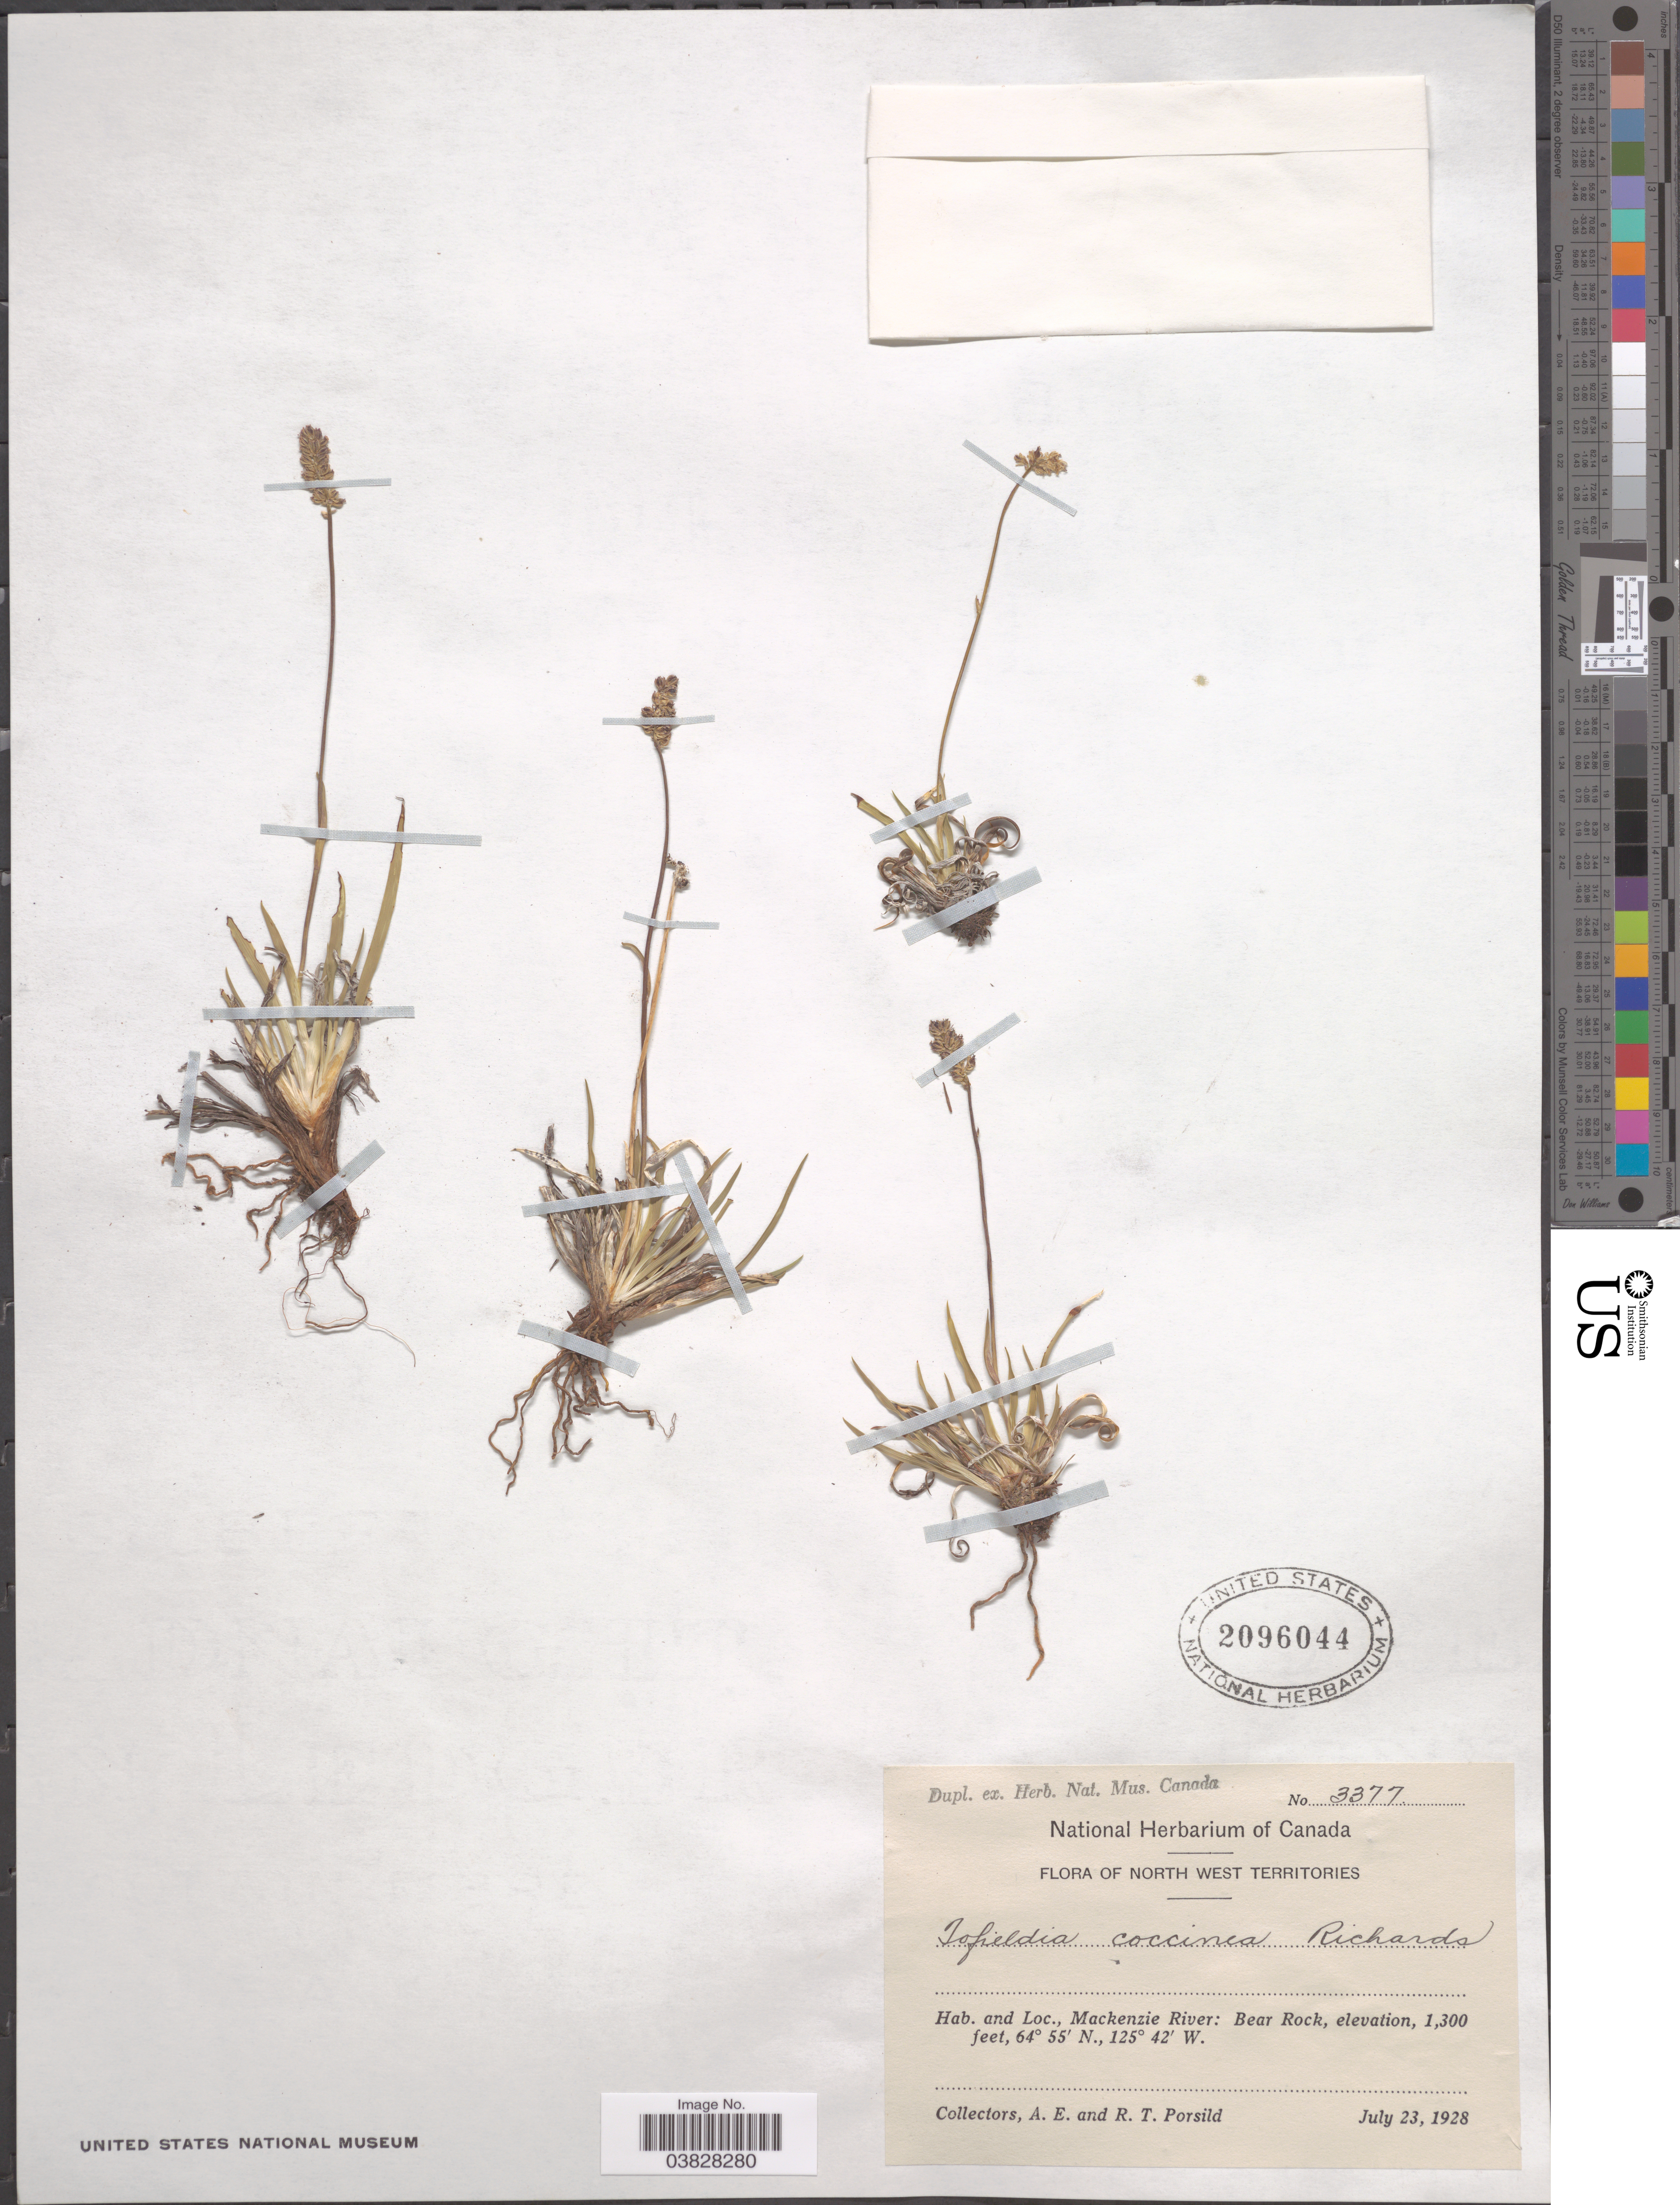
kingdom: Plantae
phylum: Tracheophyta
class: Liliopsida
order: Alismatales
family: Tofieldiaceae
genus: Tofieldia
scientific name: Tofieldia coccinea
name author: Richardson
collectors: A. E. Porsild & R. T. Porsild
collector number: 3377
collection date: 1928-07-23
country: Canada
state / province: Northwest Territories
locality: Mackenzie River: Bear Rock.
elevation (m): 396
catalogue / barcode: US 2096044